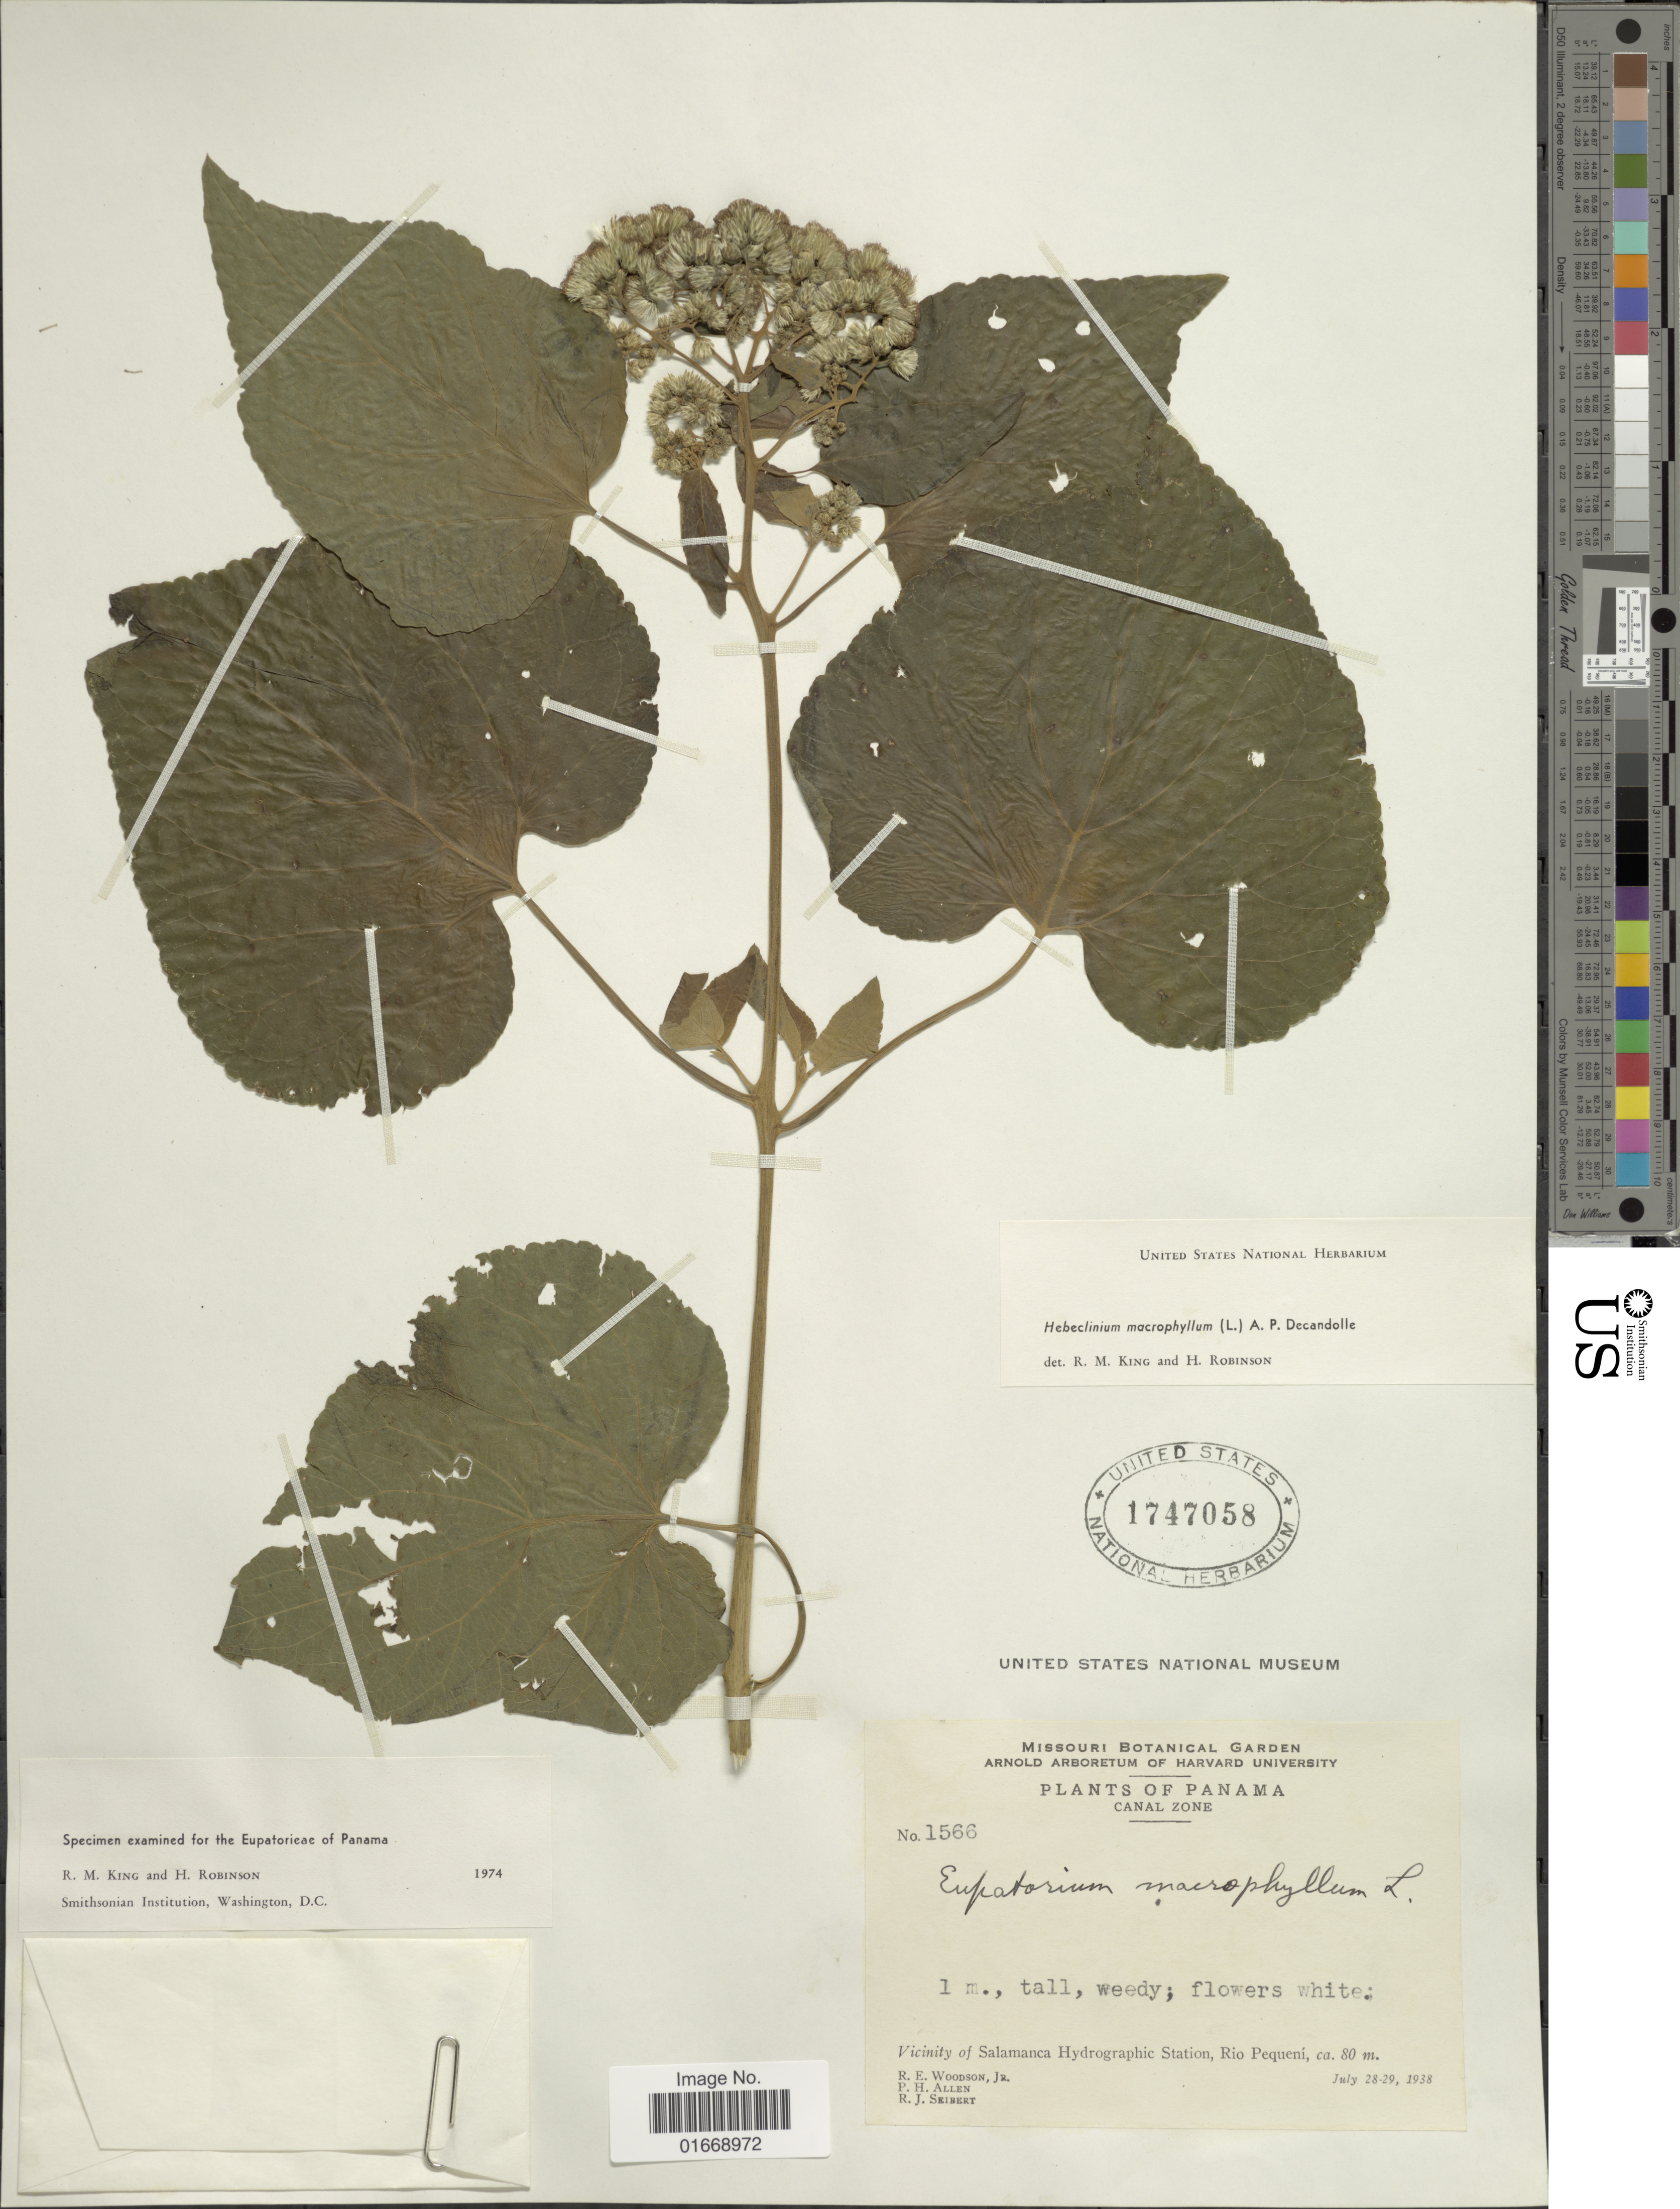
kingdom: Plantae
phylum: Tracheophyta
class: Magnoliopsida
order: Asterales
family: Asteraceae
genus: Hebeclinium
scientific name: Hebeclinium macrophyllum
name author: (L.) DC.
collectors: R. E. Woodson, P. H. Allen & R. J. Seibert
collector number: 1566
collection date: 1938-07-28/1938-07-29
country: Panama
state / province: Colón / Panamá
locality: Canal Zone, Vicinity of Salamanca Hydrographic Station, Rio Pequeni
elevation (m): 80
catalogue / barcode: US 1747058